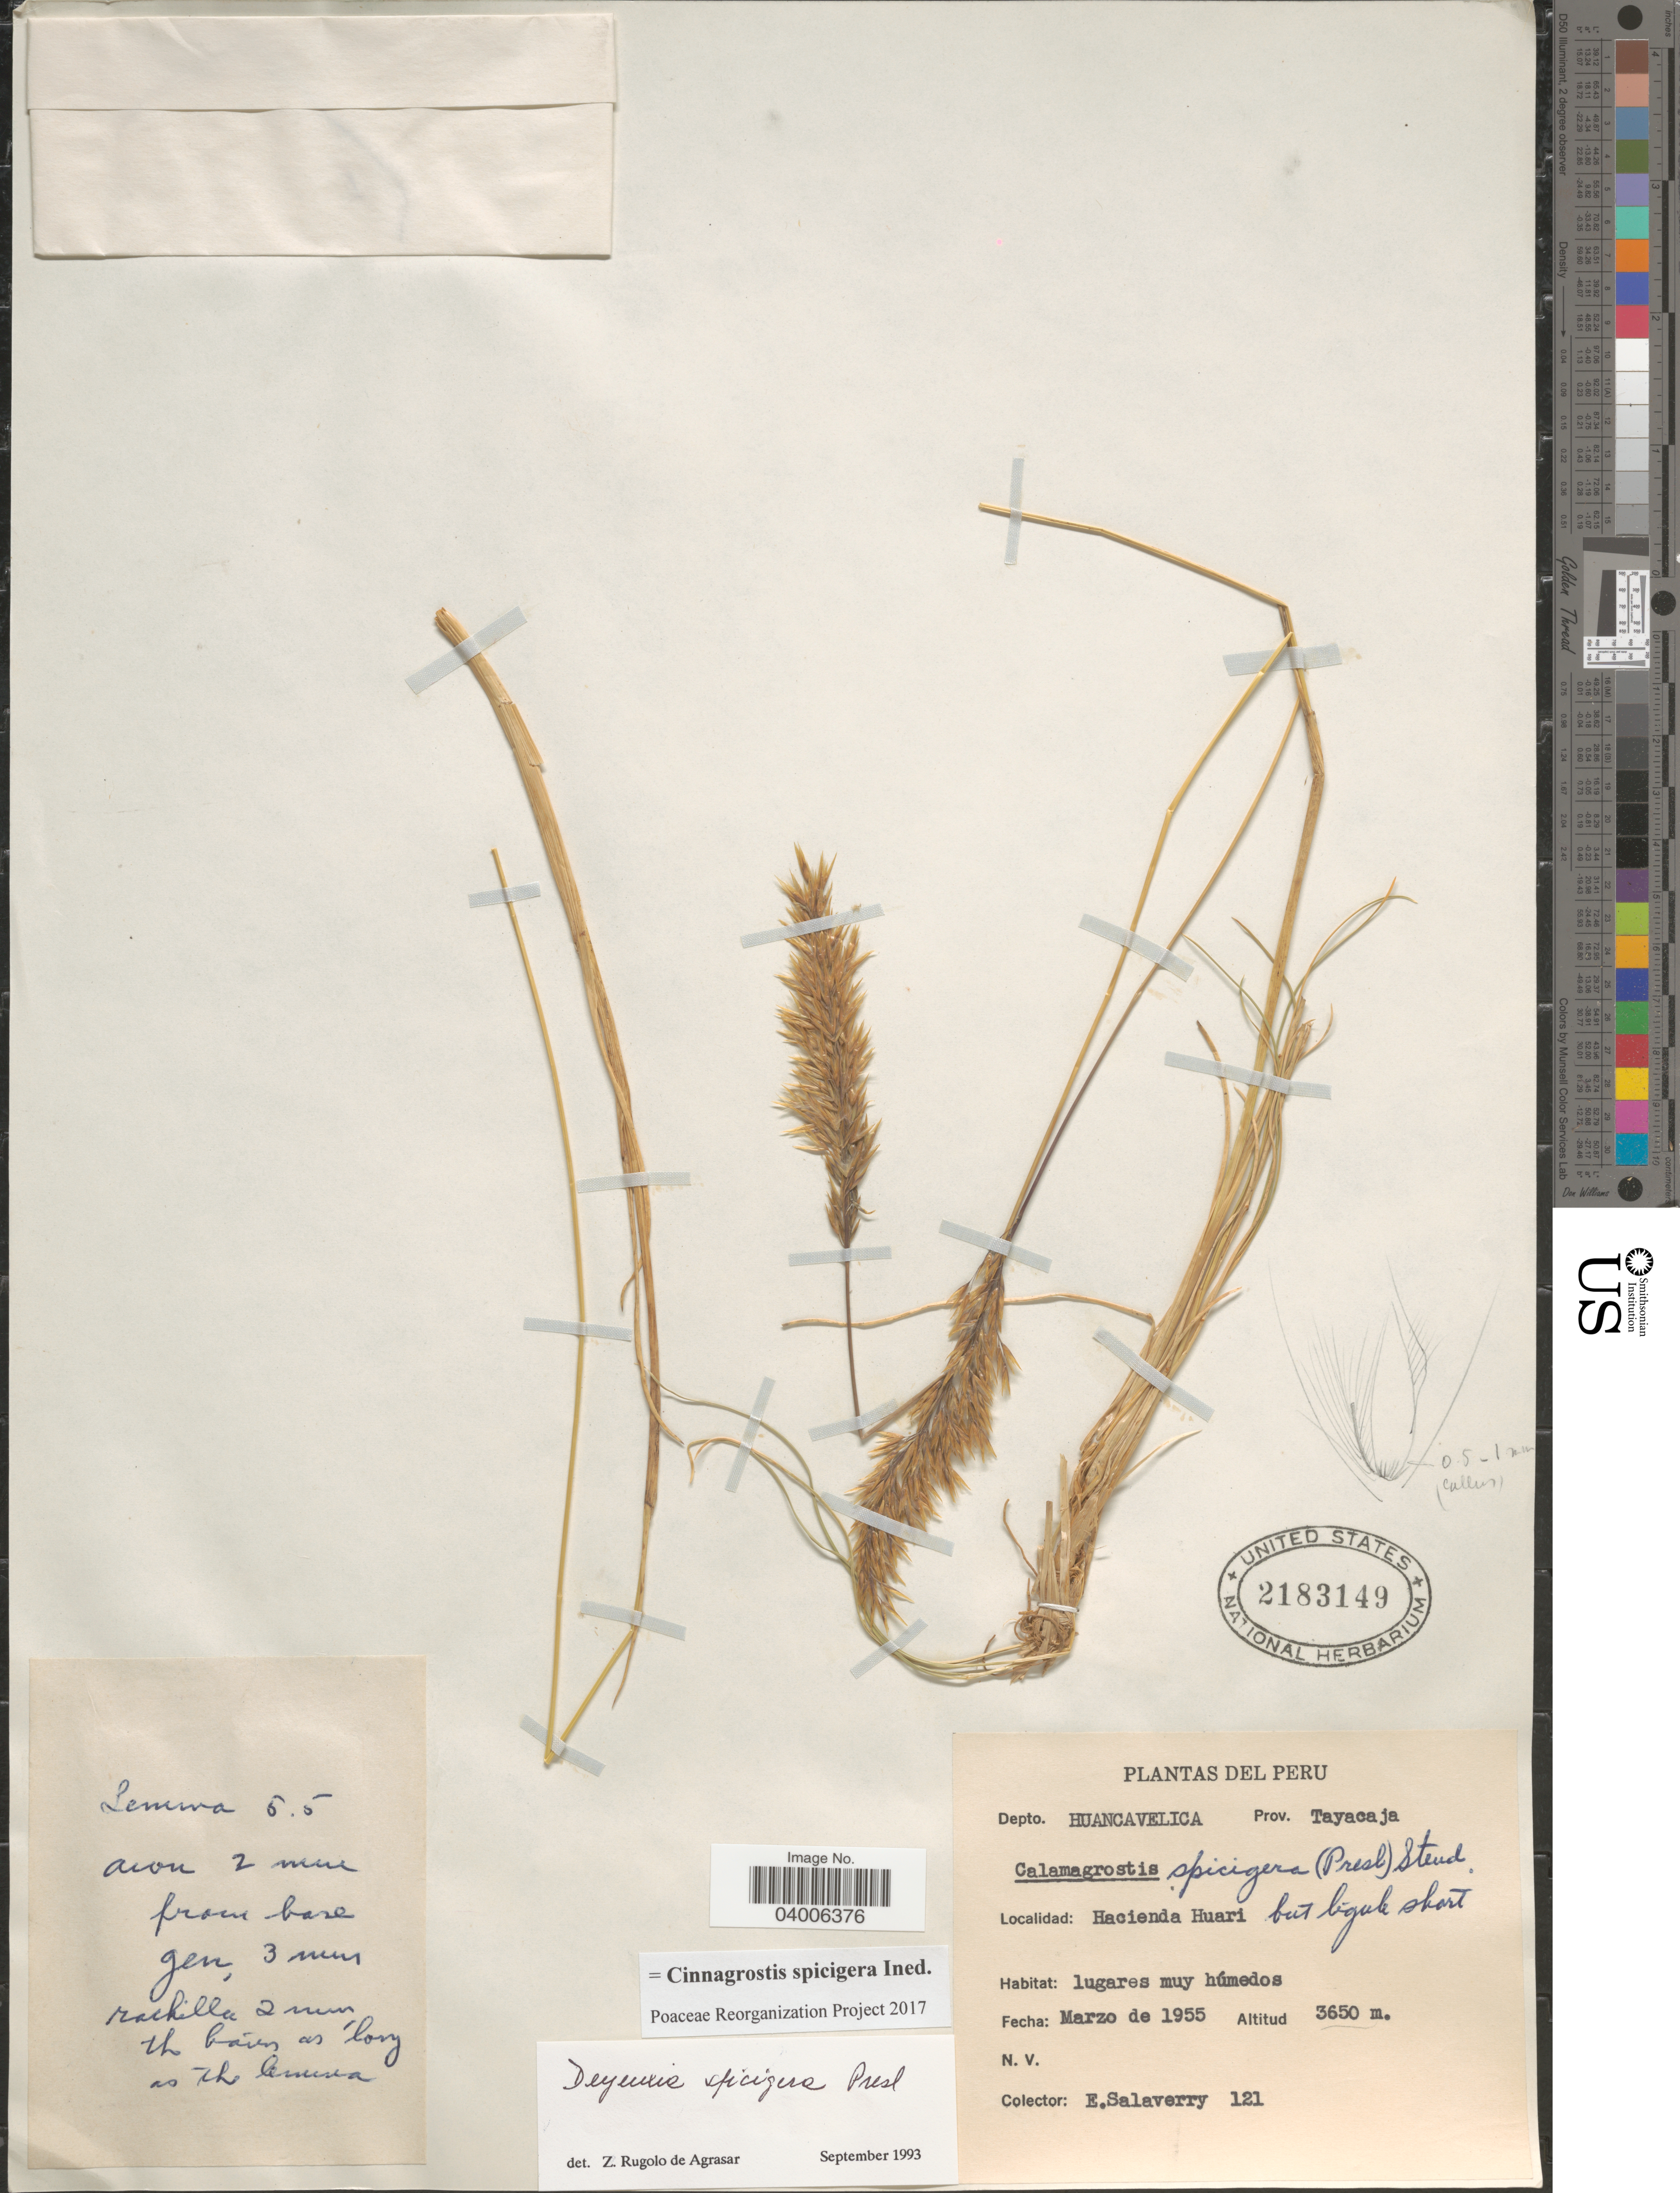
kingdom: Plantae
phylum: Tracheophyta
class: Liliopsida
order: Poales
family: Poaceae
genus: Cinnagrostis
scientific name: Cinnagrostis spicigera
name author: (J. Presl) P.M. Peterson et al.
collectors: E. Salaverry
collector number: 121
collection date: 1955-03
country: Peru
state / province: Huancavelica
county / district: Tayacaja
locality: Depto. Huancavelica. Prov. Tayacaja. Hacienda Huari.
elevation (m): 3650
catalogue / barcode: US 2183149